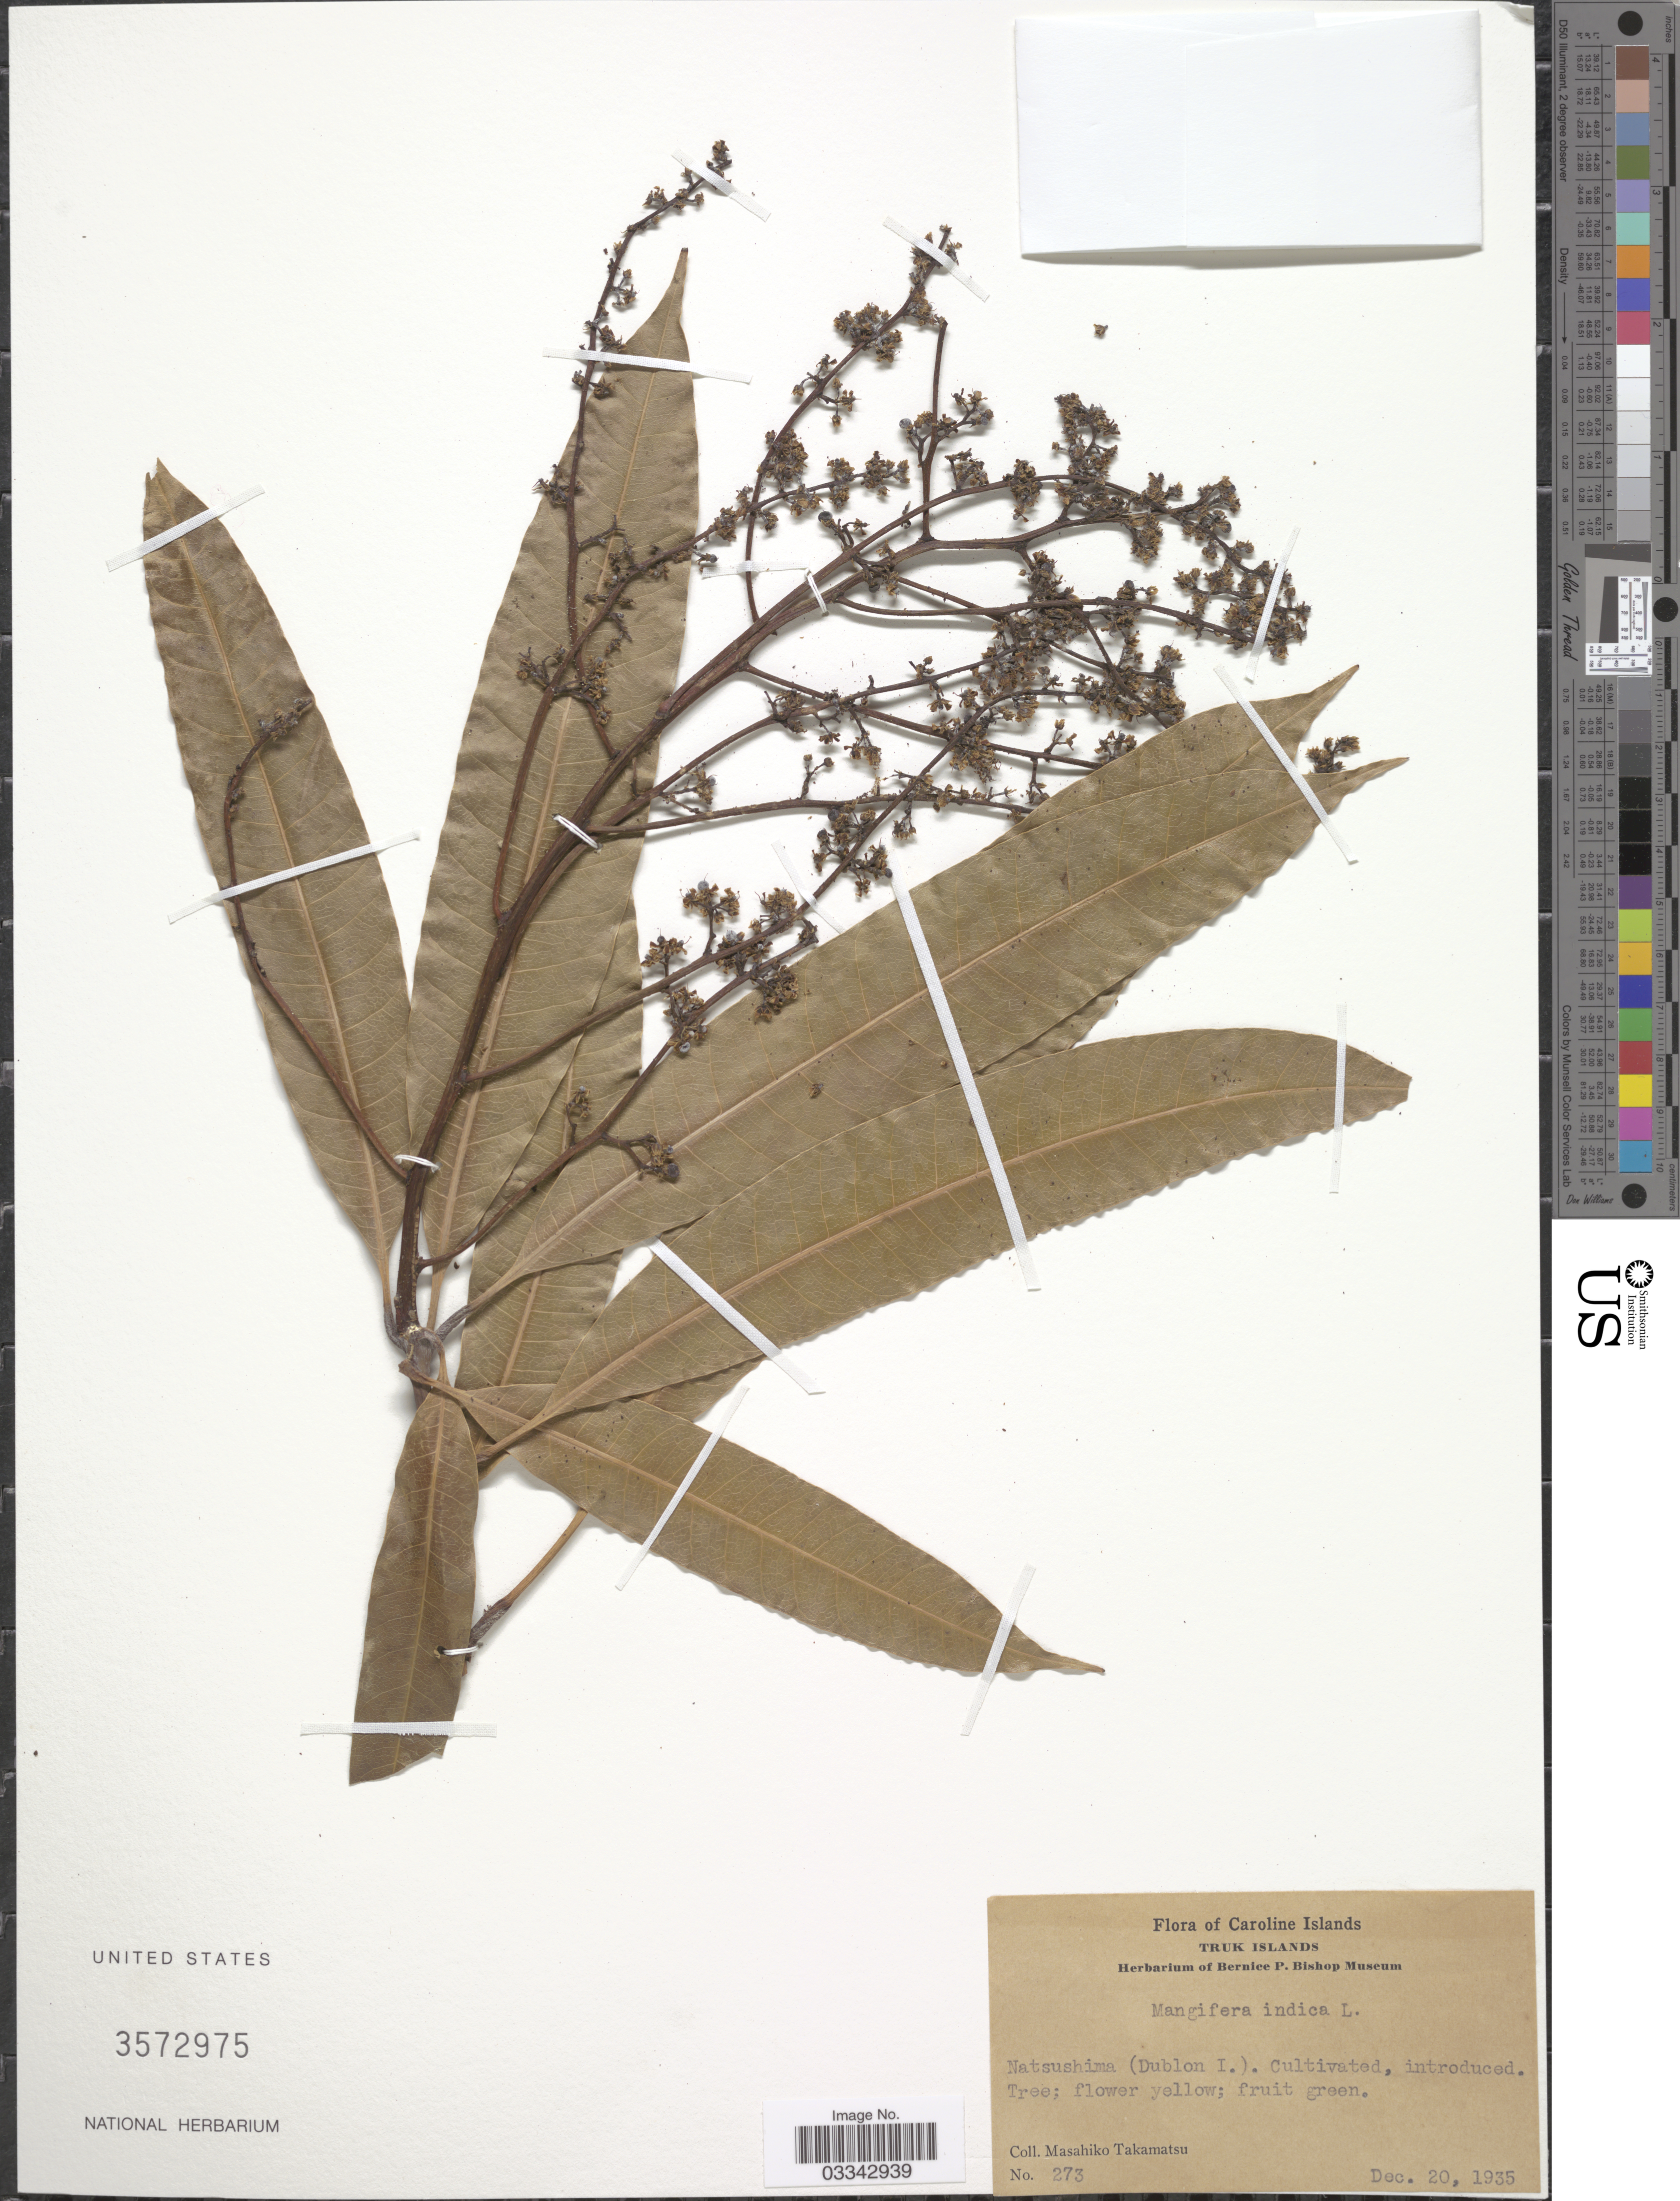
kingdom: Plantae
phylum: Tracheophyta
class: Magnoliopsida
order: Sapindales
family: Anacardiaceae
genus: Mangifera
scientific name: Mangifera indica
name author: L.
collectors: M. Takamatsu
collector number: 273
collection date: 1935-12-20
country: Micronesia, Federated States of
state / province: Truk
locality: The Caroline Islands. Truk Islands.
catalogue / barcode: US 3572975